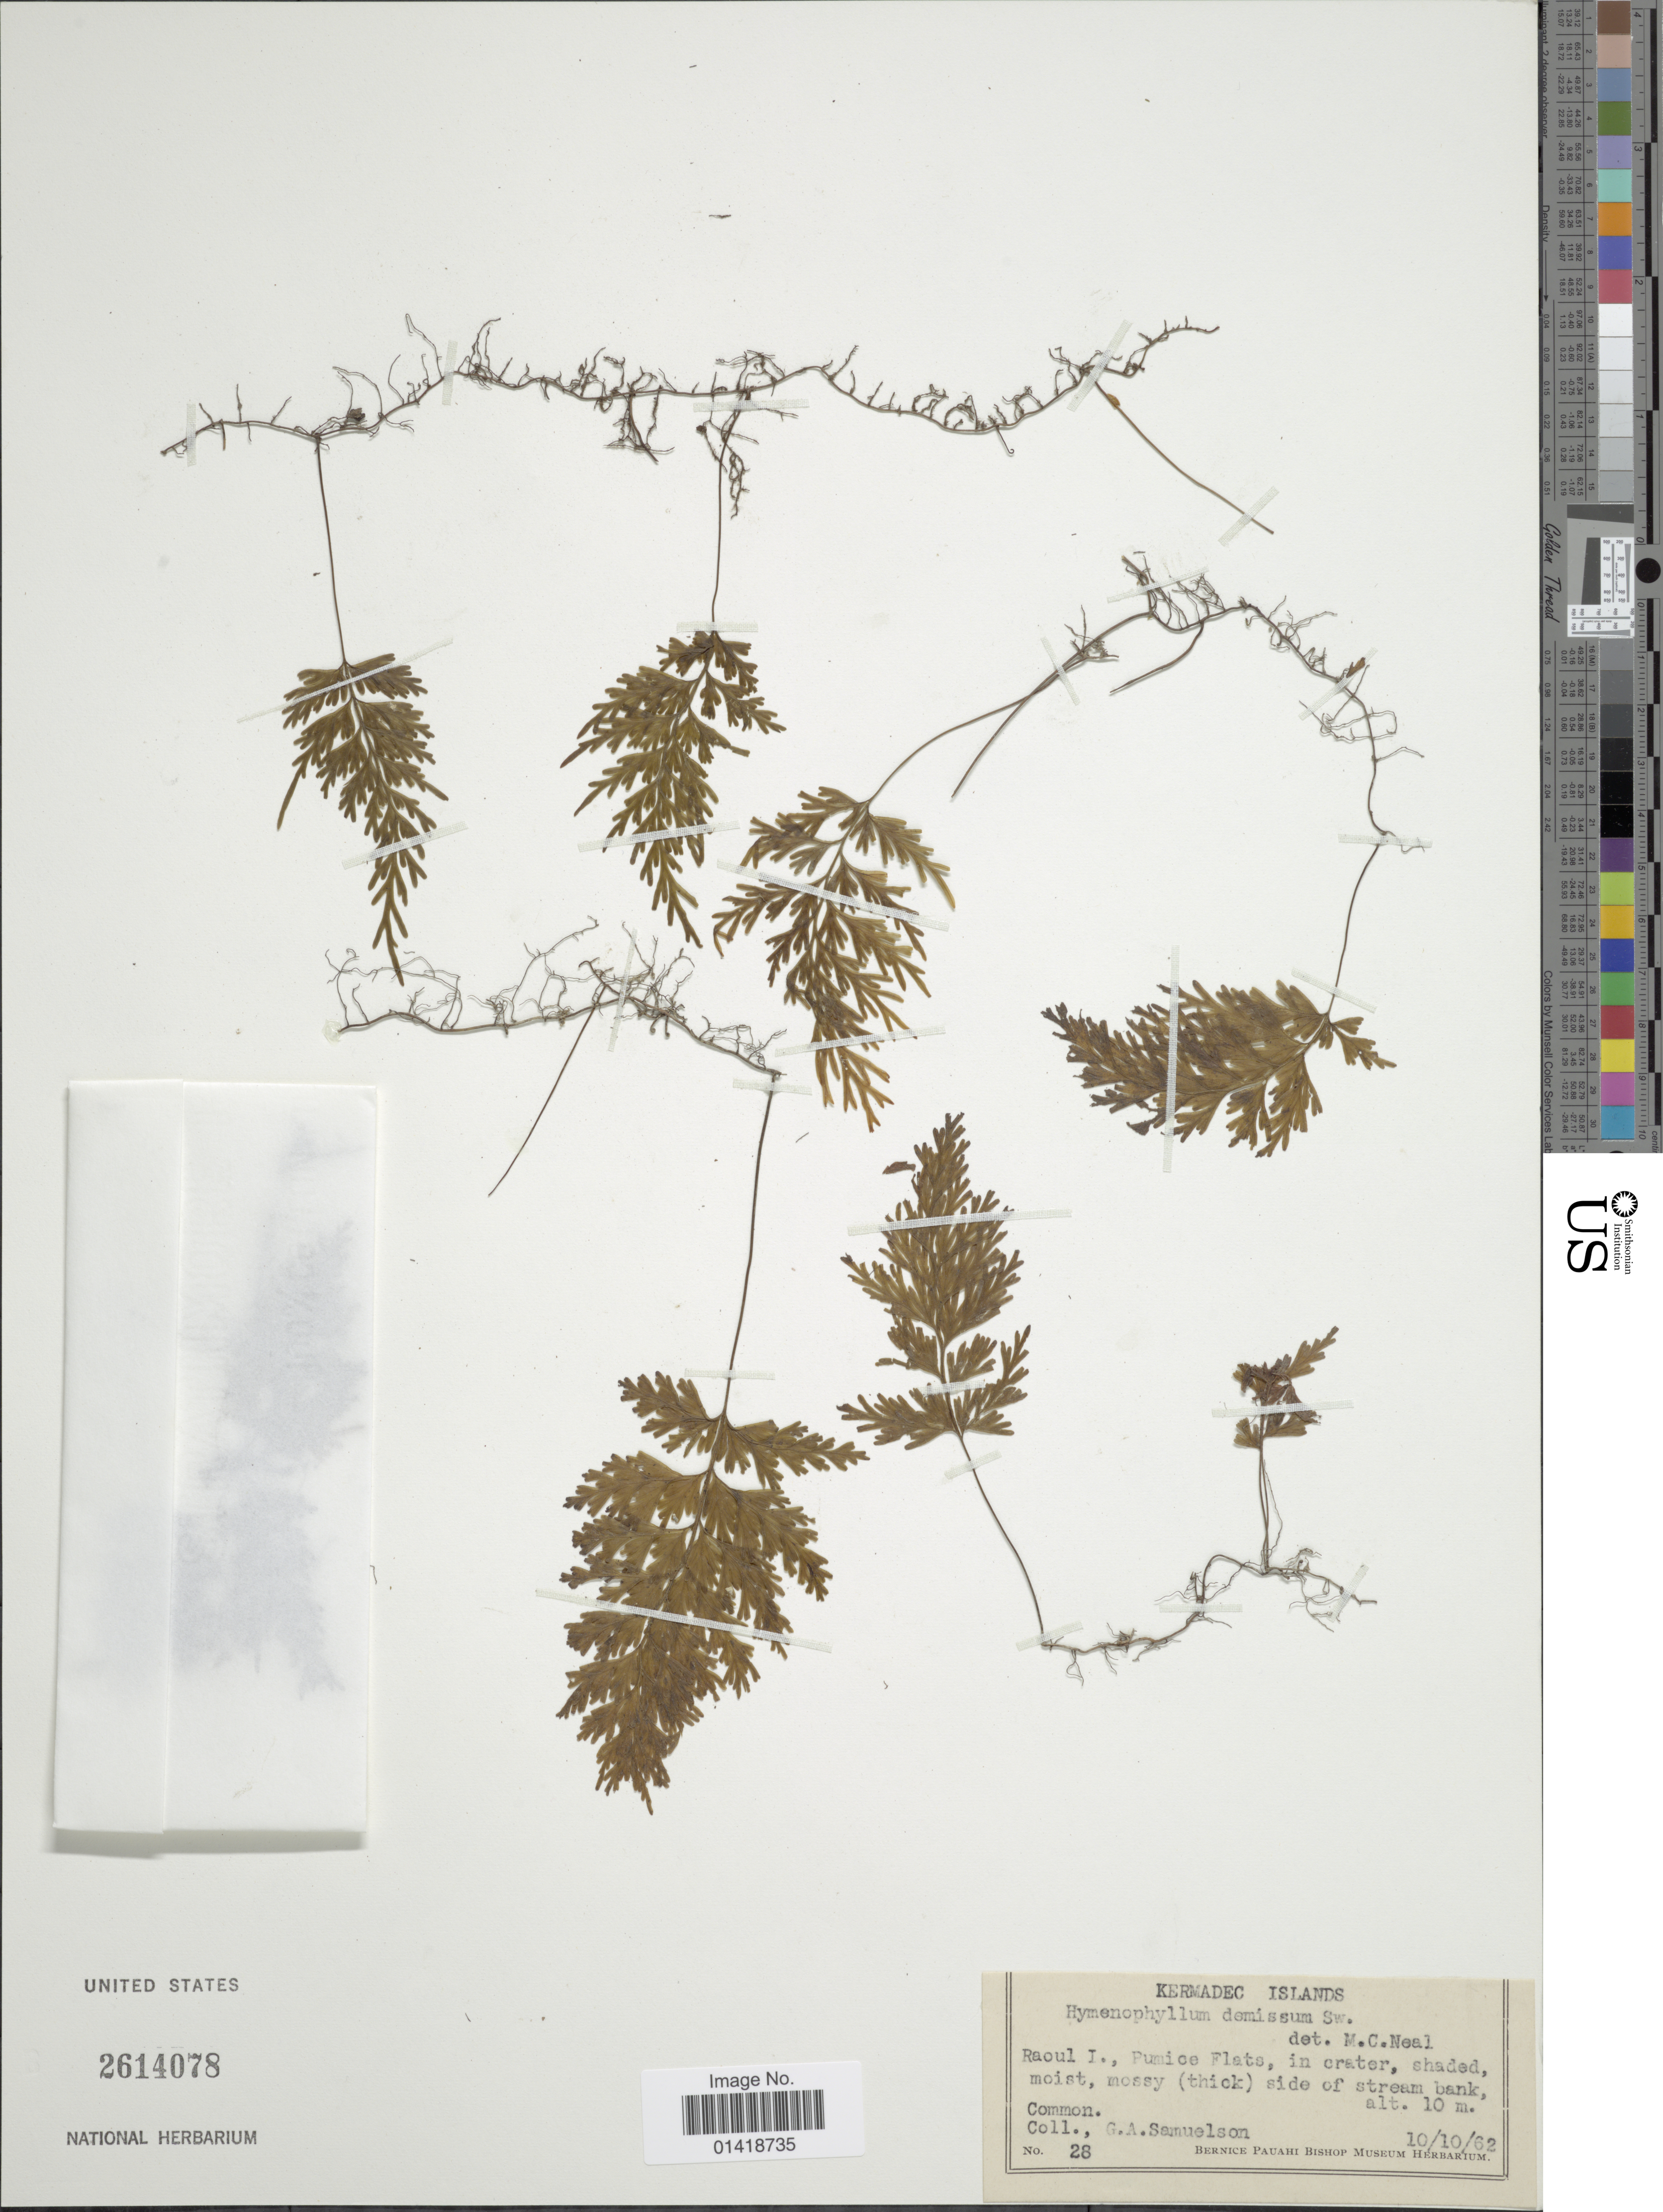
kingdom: Plantae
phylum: Tracheophyta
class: Polypodiopsida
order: Hymenophyllales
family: Hymenophyllaceae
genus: Hymenophyllum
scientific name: Hymenophyllum demissum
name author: Sw.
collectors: G. Samuelson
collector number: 28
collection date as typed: Transcribed d/m/y: 10/10/62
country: New Zealand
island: Raoul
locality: Kermadec Islands. Raoul I., Pumice Flats, in crater, shaded, moist, mossy (thick) side of stream bank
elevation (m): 10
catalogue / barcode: US 2614078